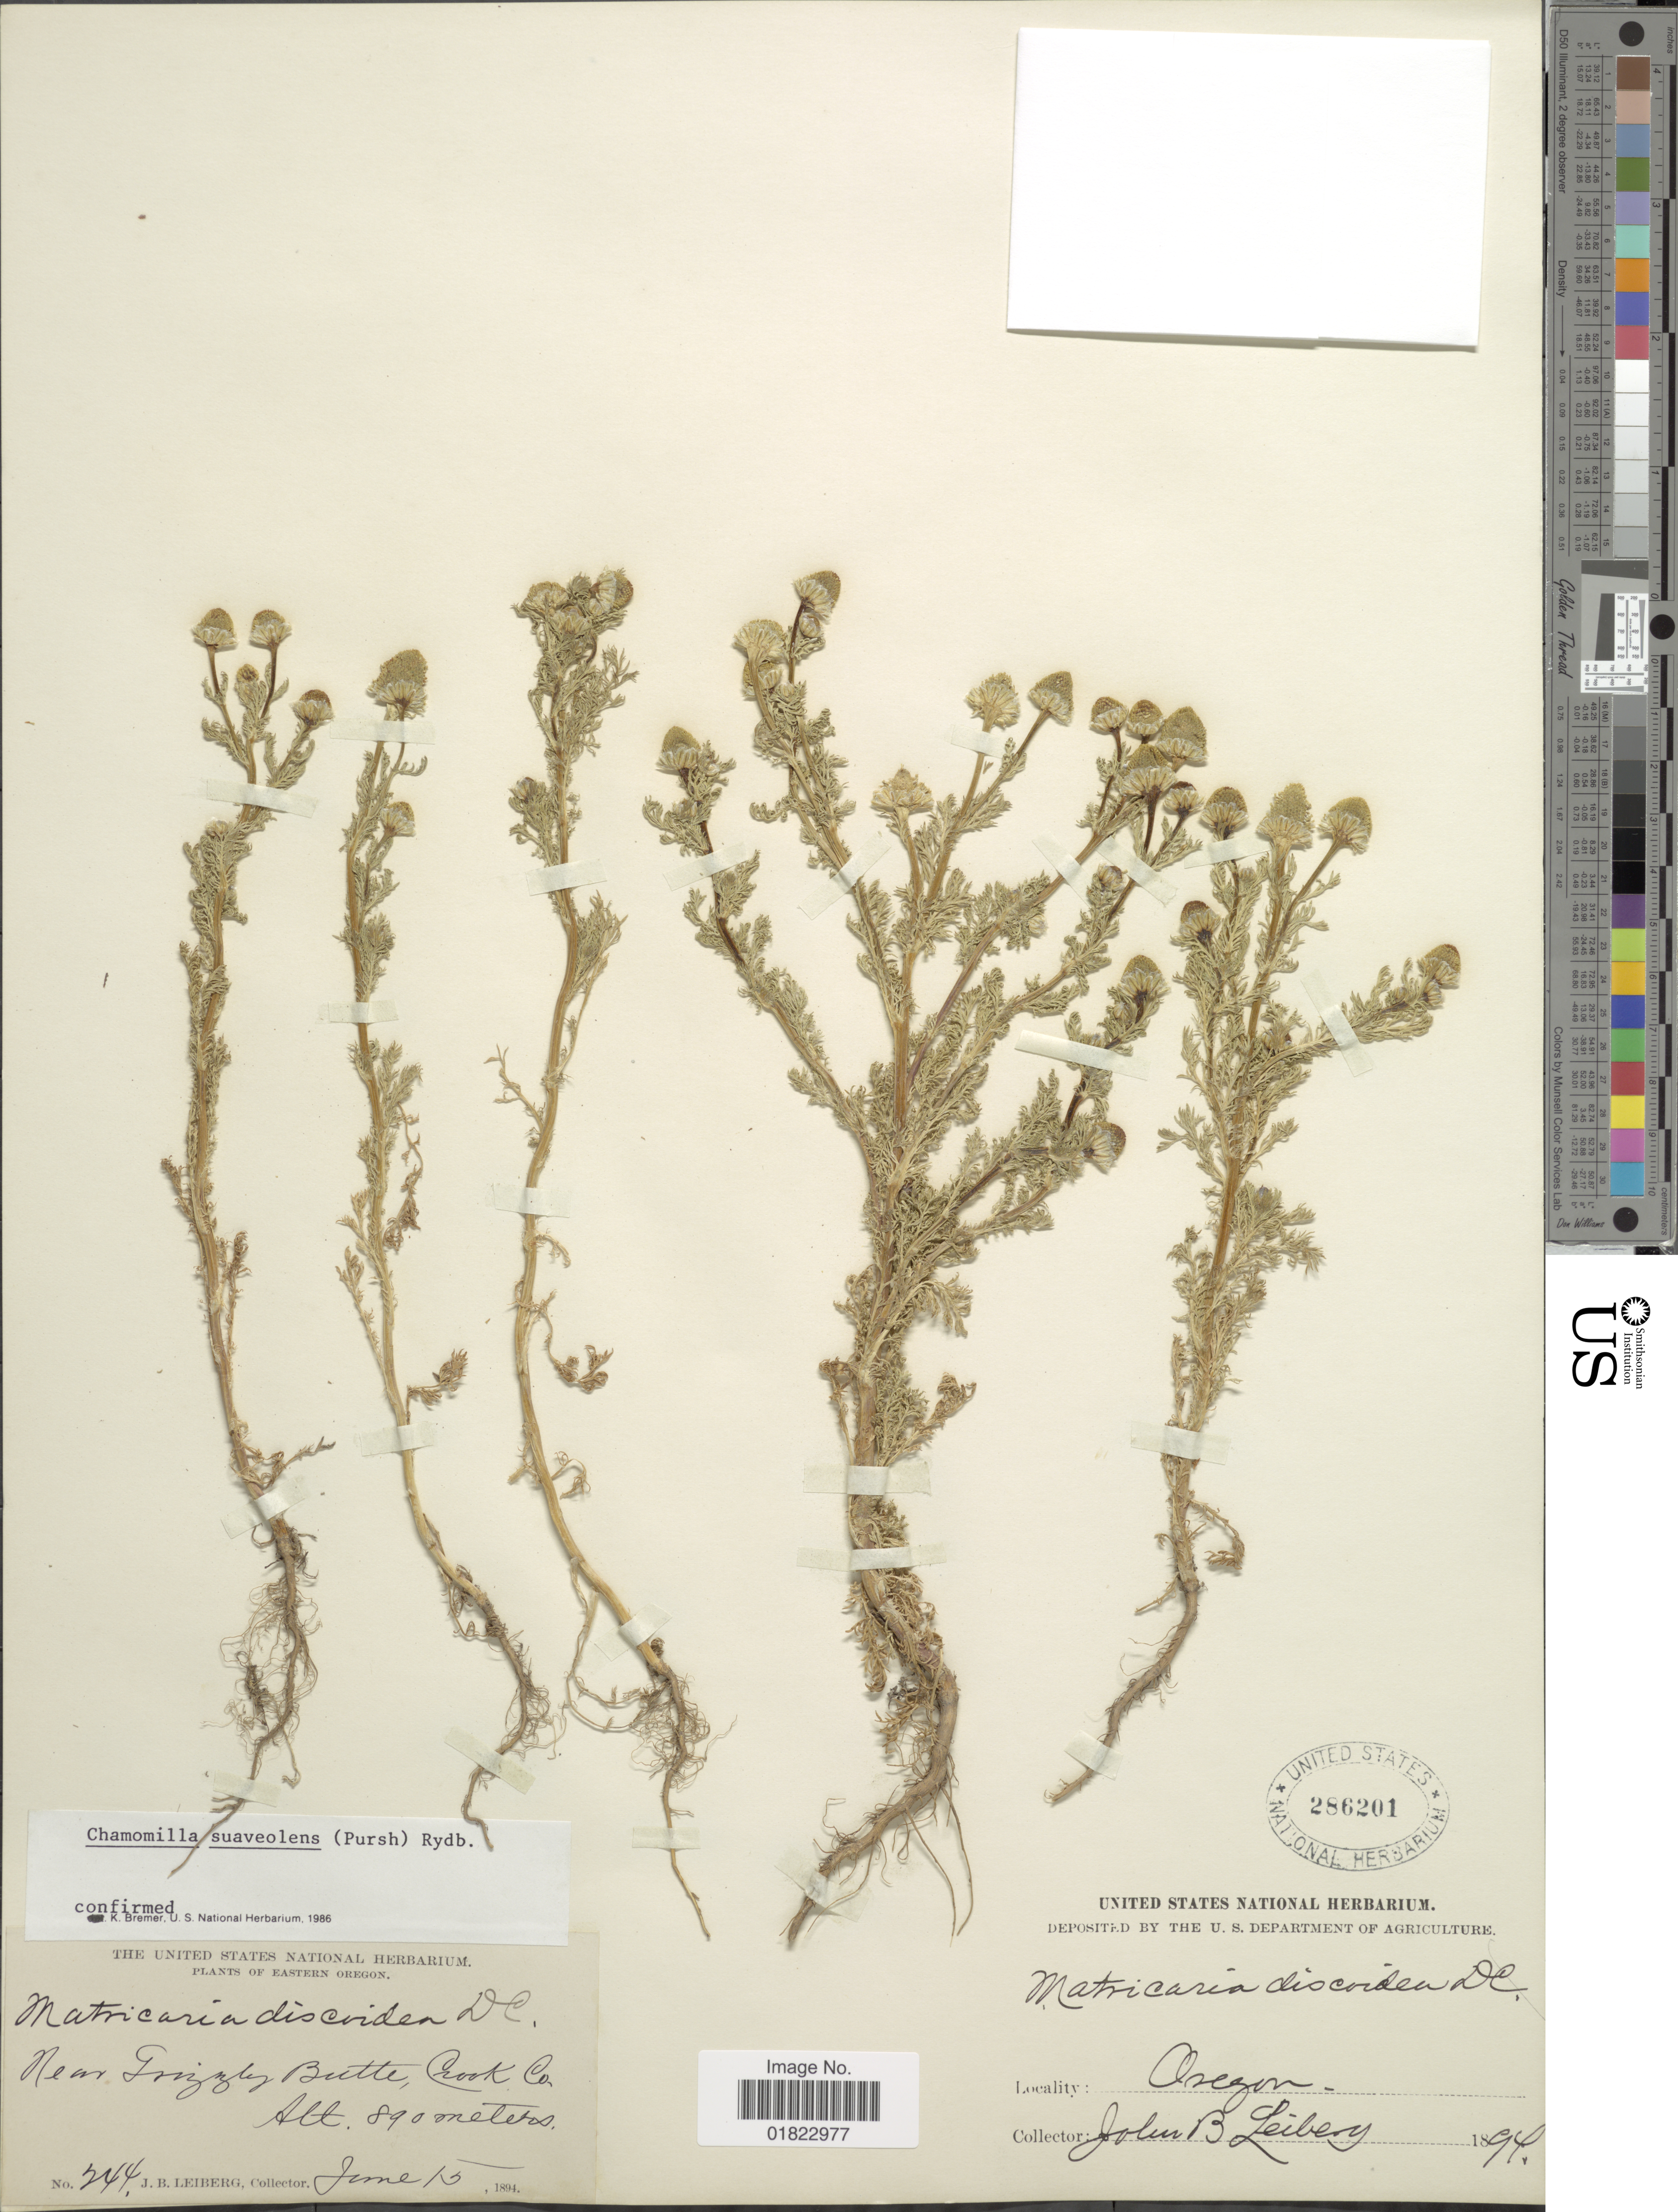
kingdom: Plantae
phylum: Tracheophyta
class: Magnoliopsida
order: Asterales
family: Asteraceae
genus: Matricaria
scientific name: Matricaria matricarioides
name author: (Less.) Porter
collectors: J. B. Leiberg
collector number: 244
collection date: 1894-06-15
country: United States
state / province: Oregon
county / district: Crook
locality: Near Grizzly Butte, Crook Co. Oregon. Eastern Oregon.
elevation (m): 890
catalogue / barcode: US 286201